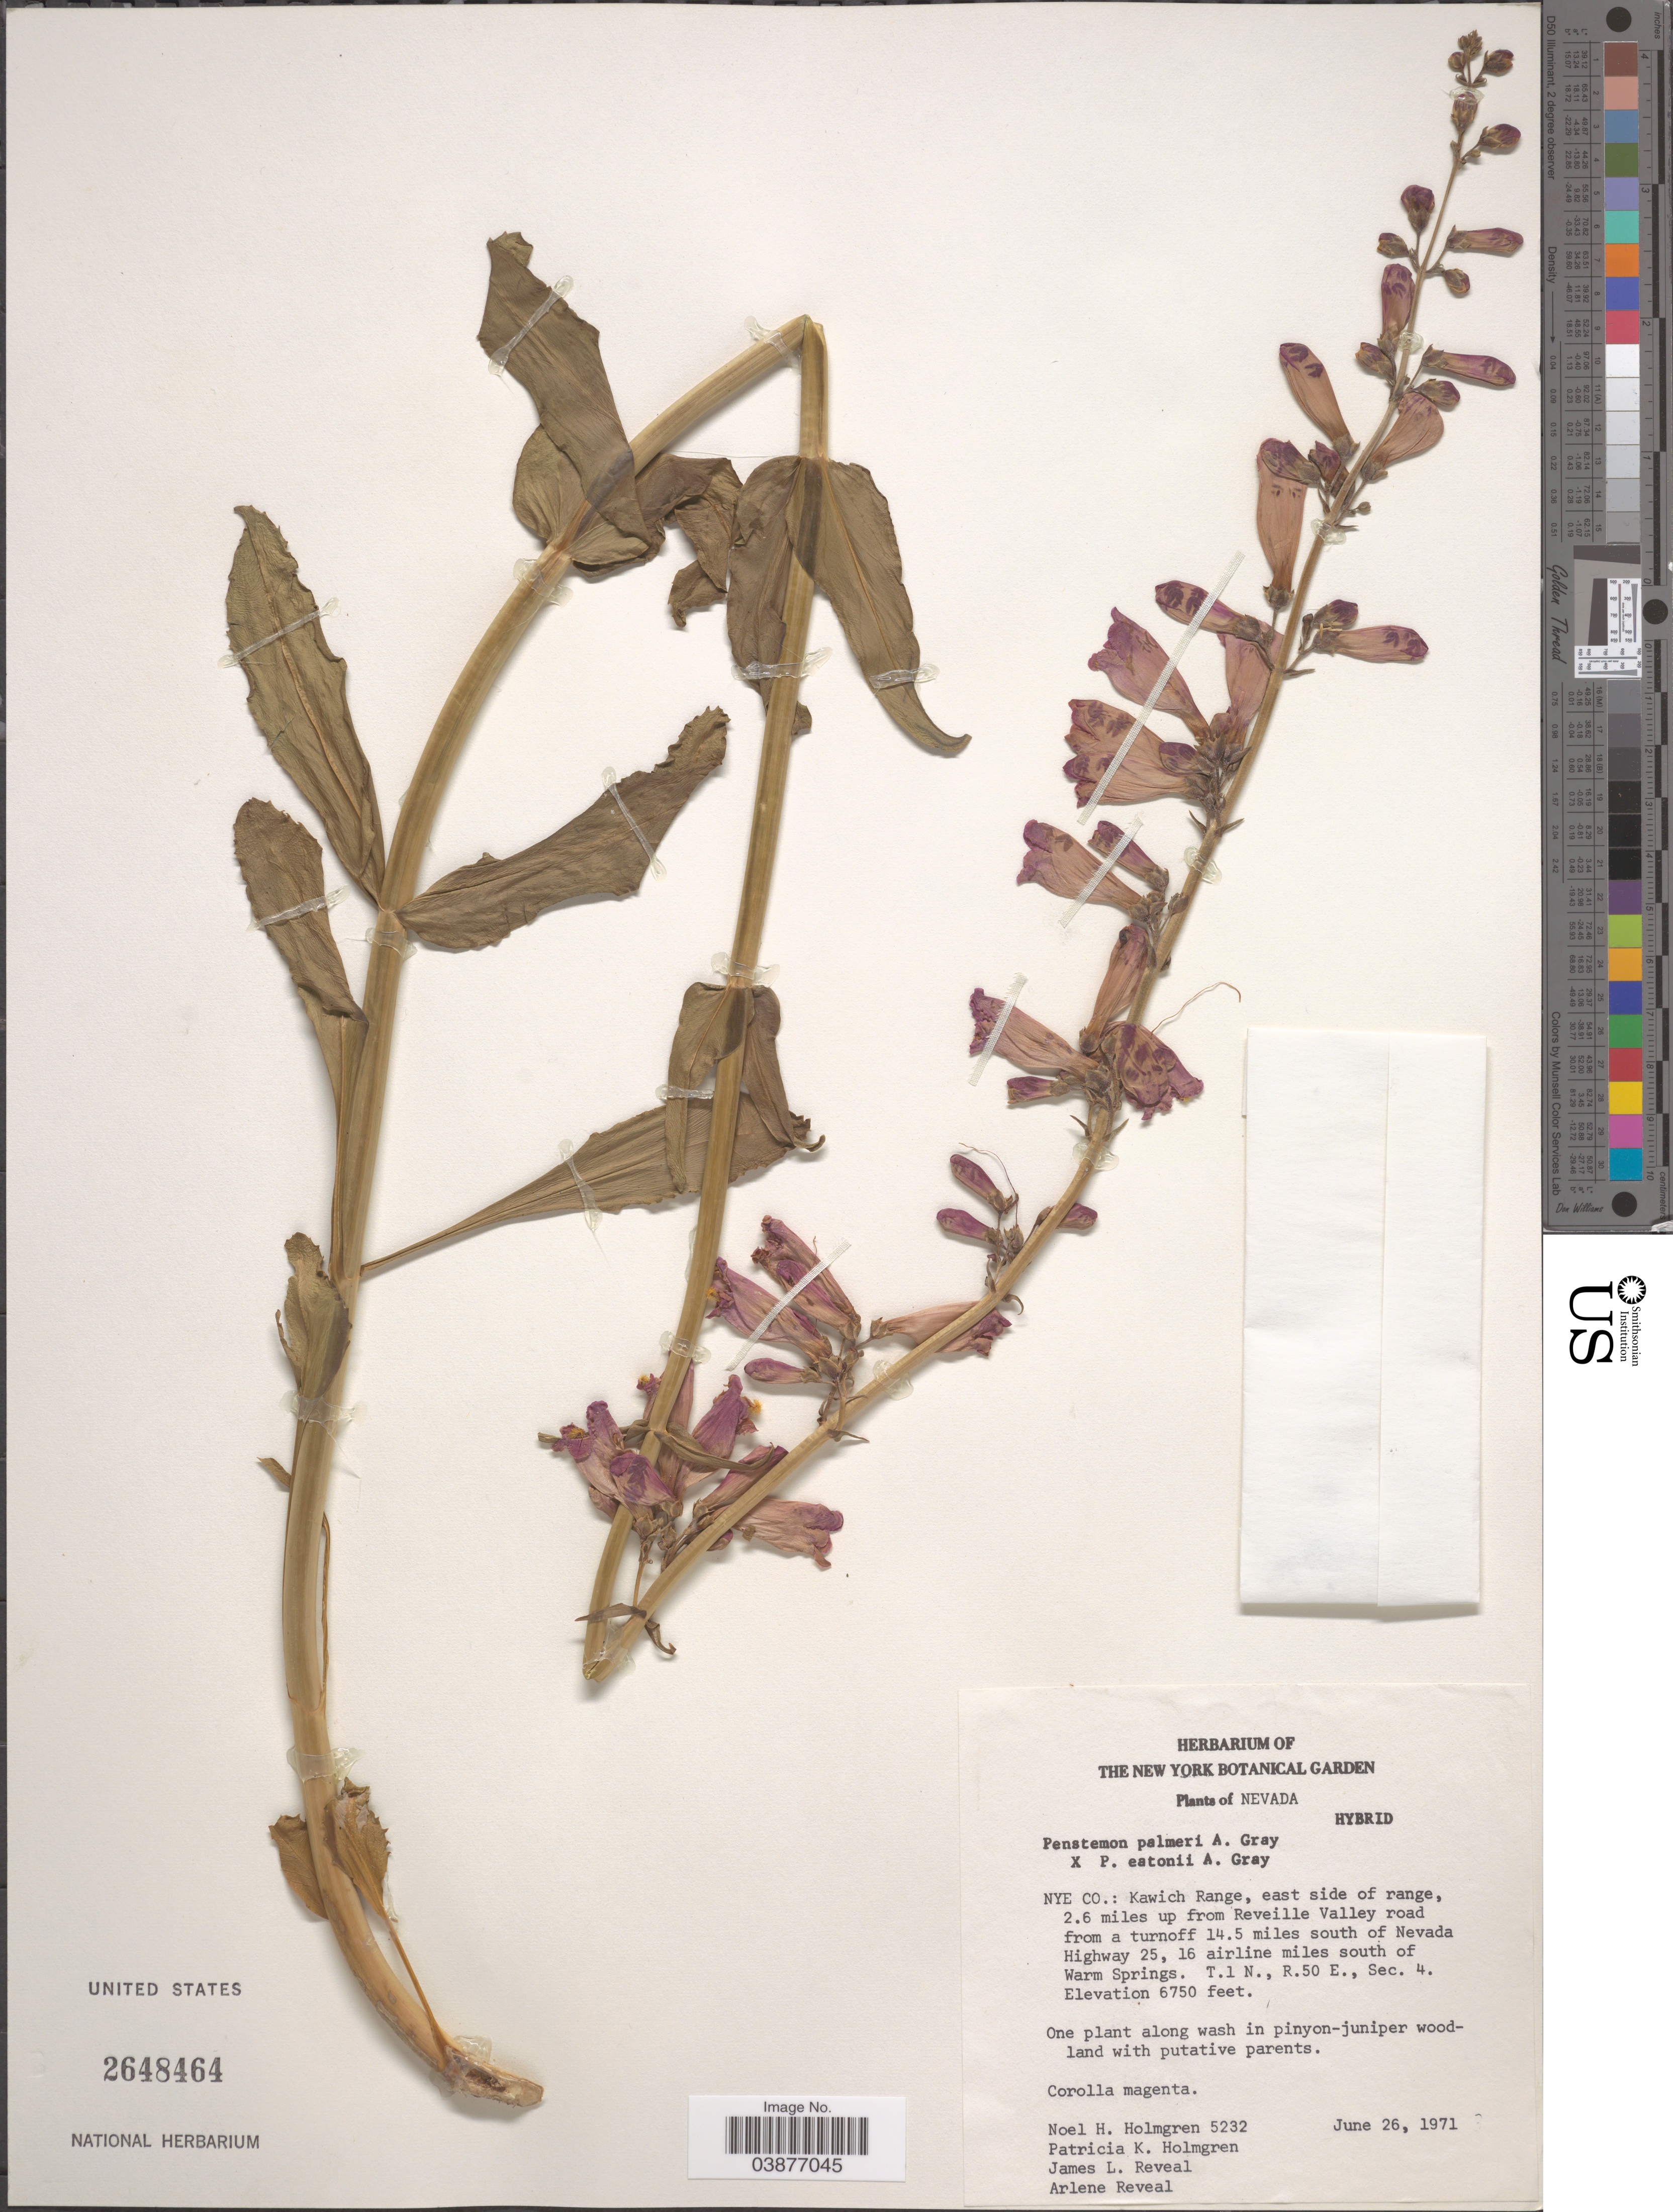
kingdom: Plantae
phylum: Tracheophyta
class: Magnoliopsida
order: Lamiales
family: Plantaginaceae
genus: Penstemon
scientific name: Penstemon palmeri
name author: A. Gray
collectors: N. H. Holmgren, P. K. Holmgren, J. L. Reveal & A. H. Reveal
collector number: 5232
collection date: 1971-06-26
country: United States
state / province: Nevada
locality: Nye Co.: Kawich Range, east side of range, 2.6 miles up from Reveille Valley road from a turnoff 14.5 miles south of Nevada Highway 25, 16 airline miles south of Warm Springs. T.1 N., R.50 E., Sec. 4.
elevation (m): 2057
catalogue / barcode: US 2648464